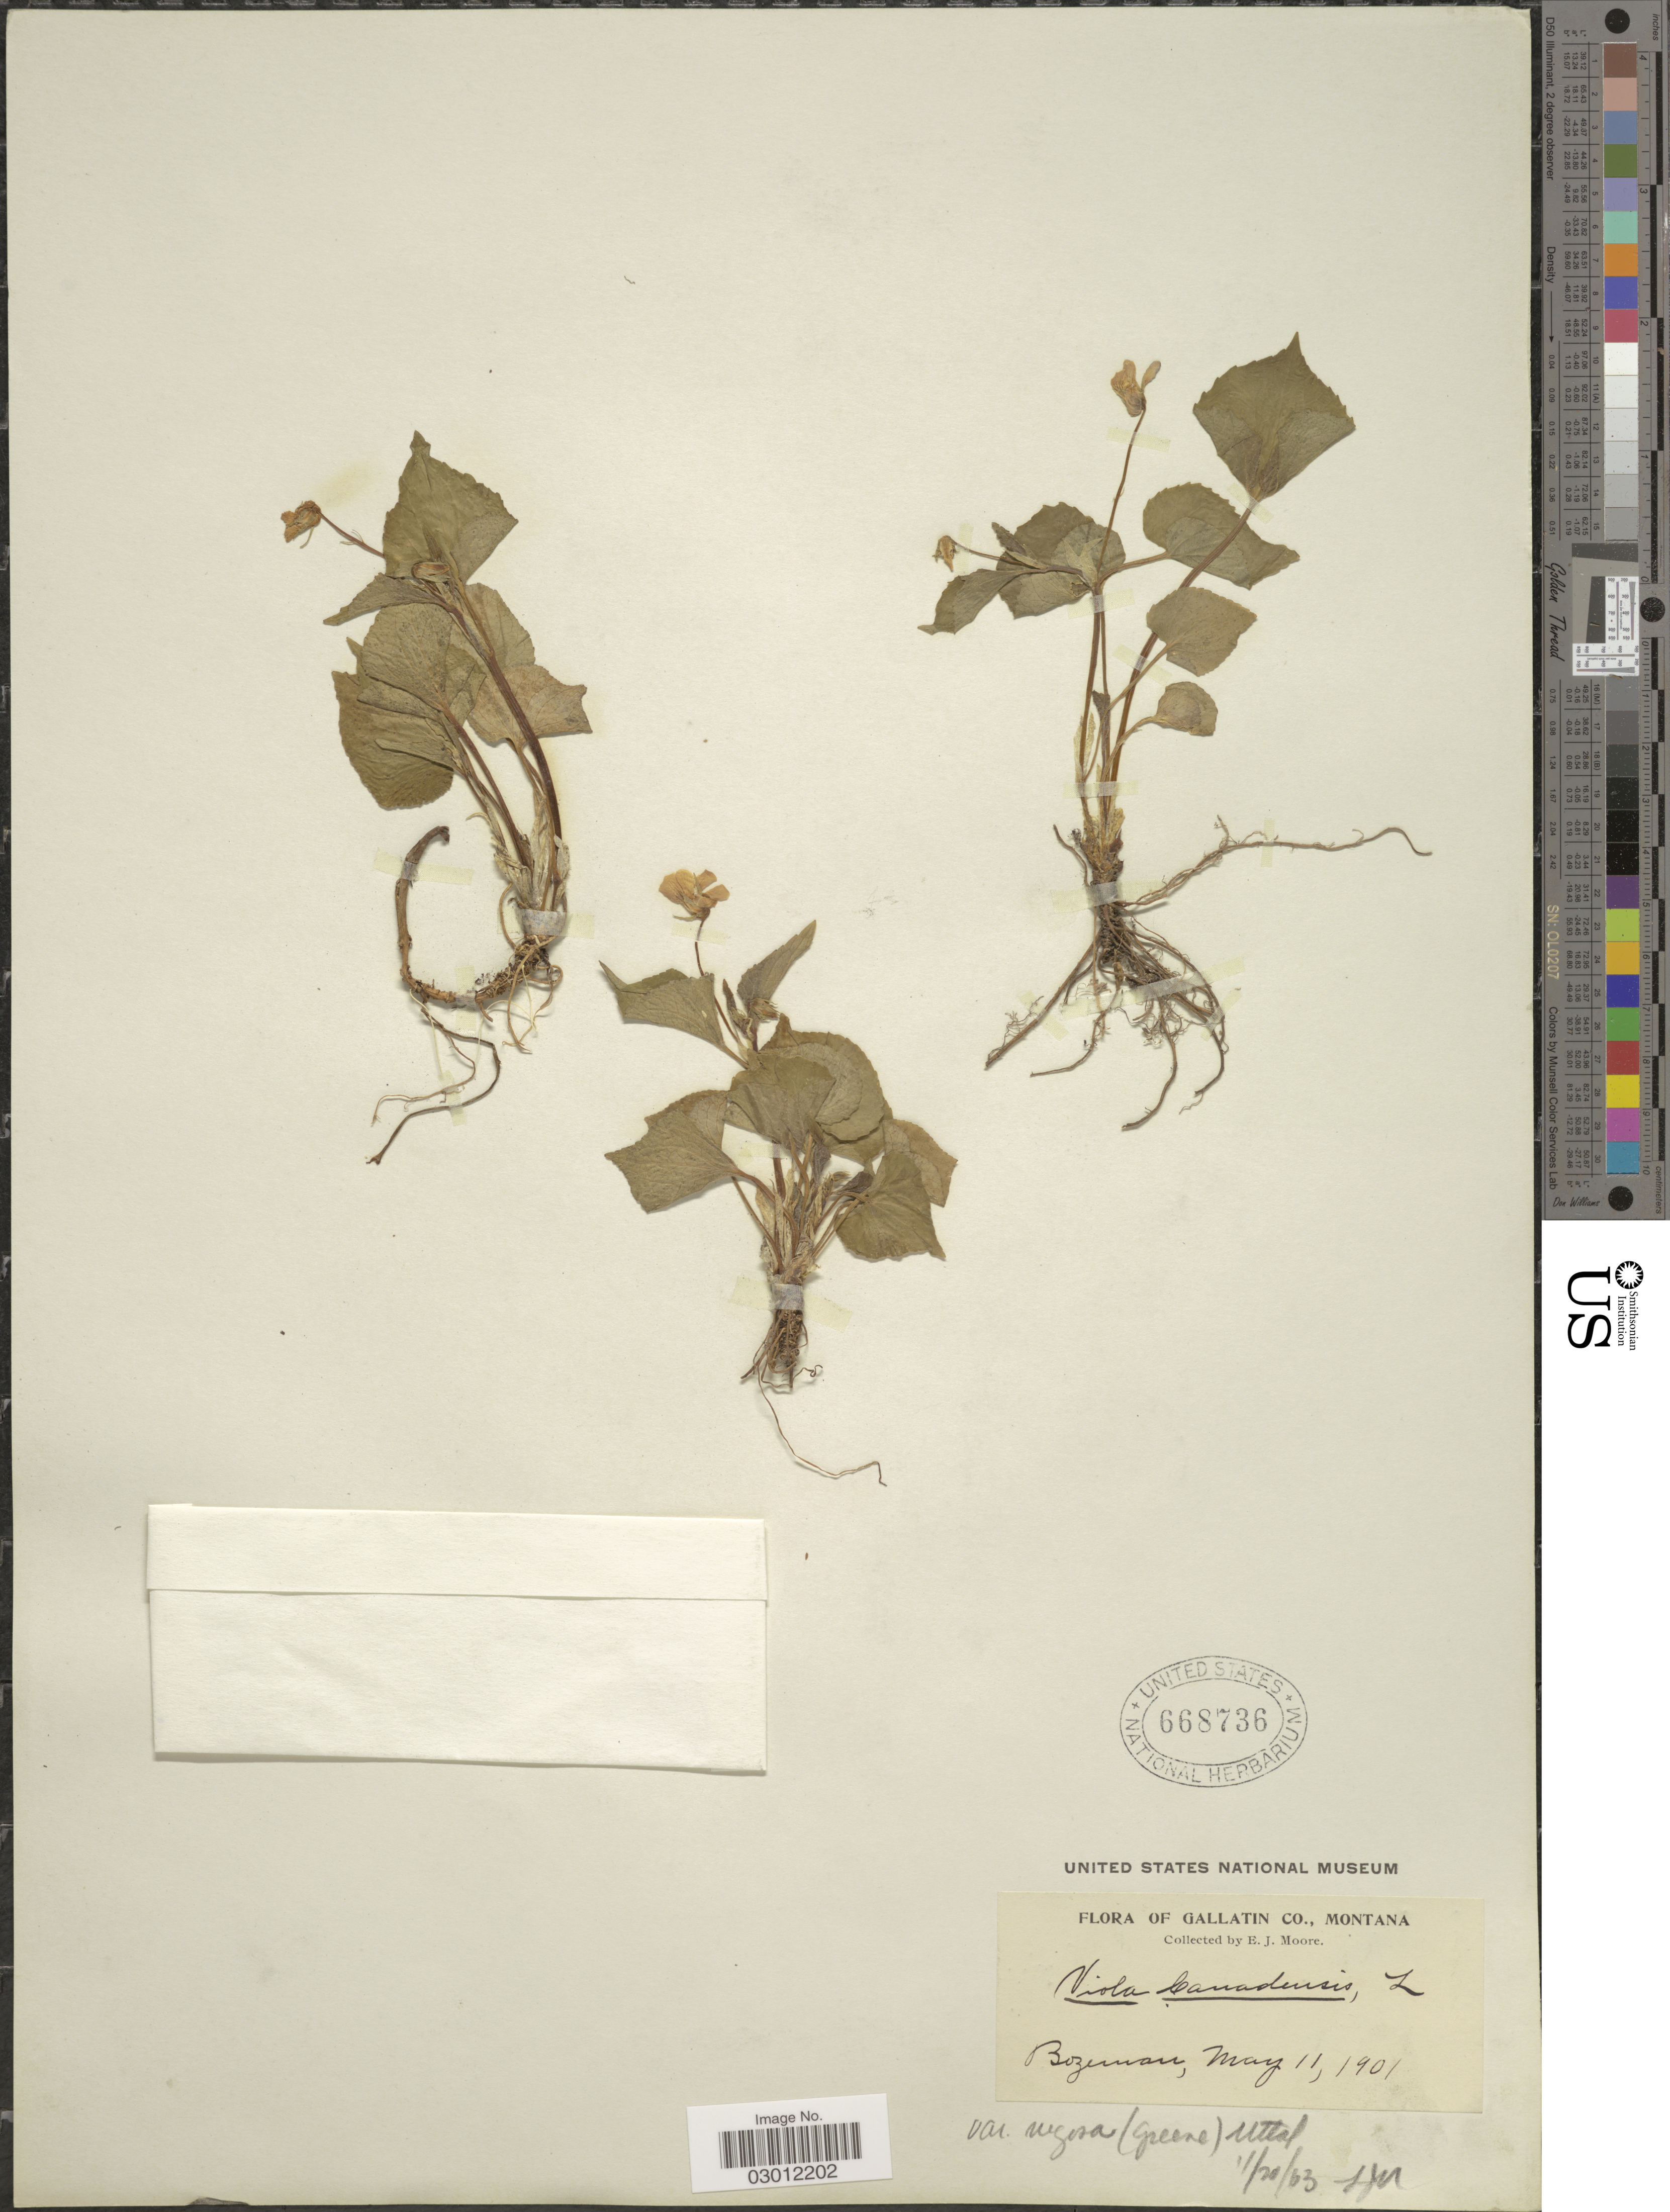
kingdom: Plantae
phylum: Tracheophyta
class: Magnoliopsida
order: Malpighiales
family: Violaceae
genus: Viola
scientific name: Viola canadensis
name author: L.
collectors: E. Moore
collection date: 1901-05-11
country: United States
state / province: Montana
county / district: Gallatin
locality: Bozeman.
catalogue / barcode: US 668736